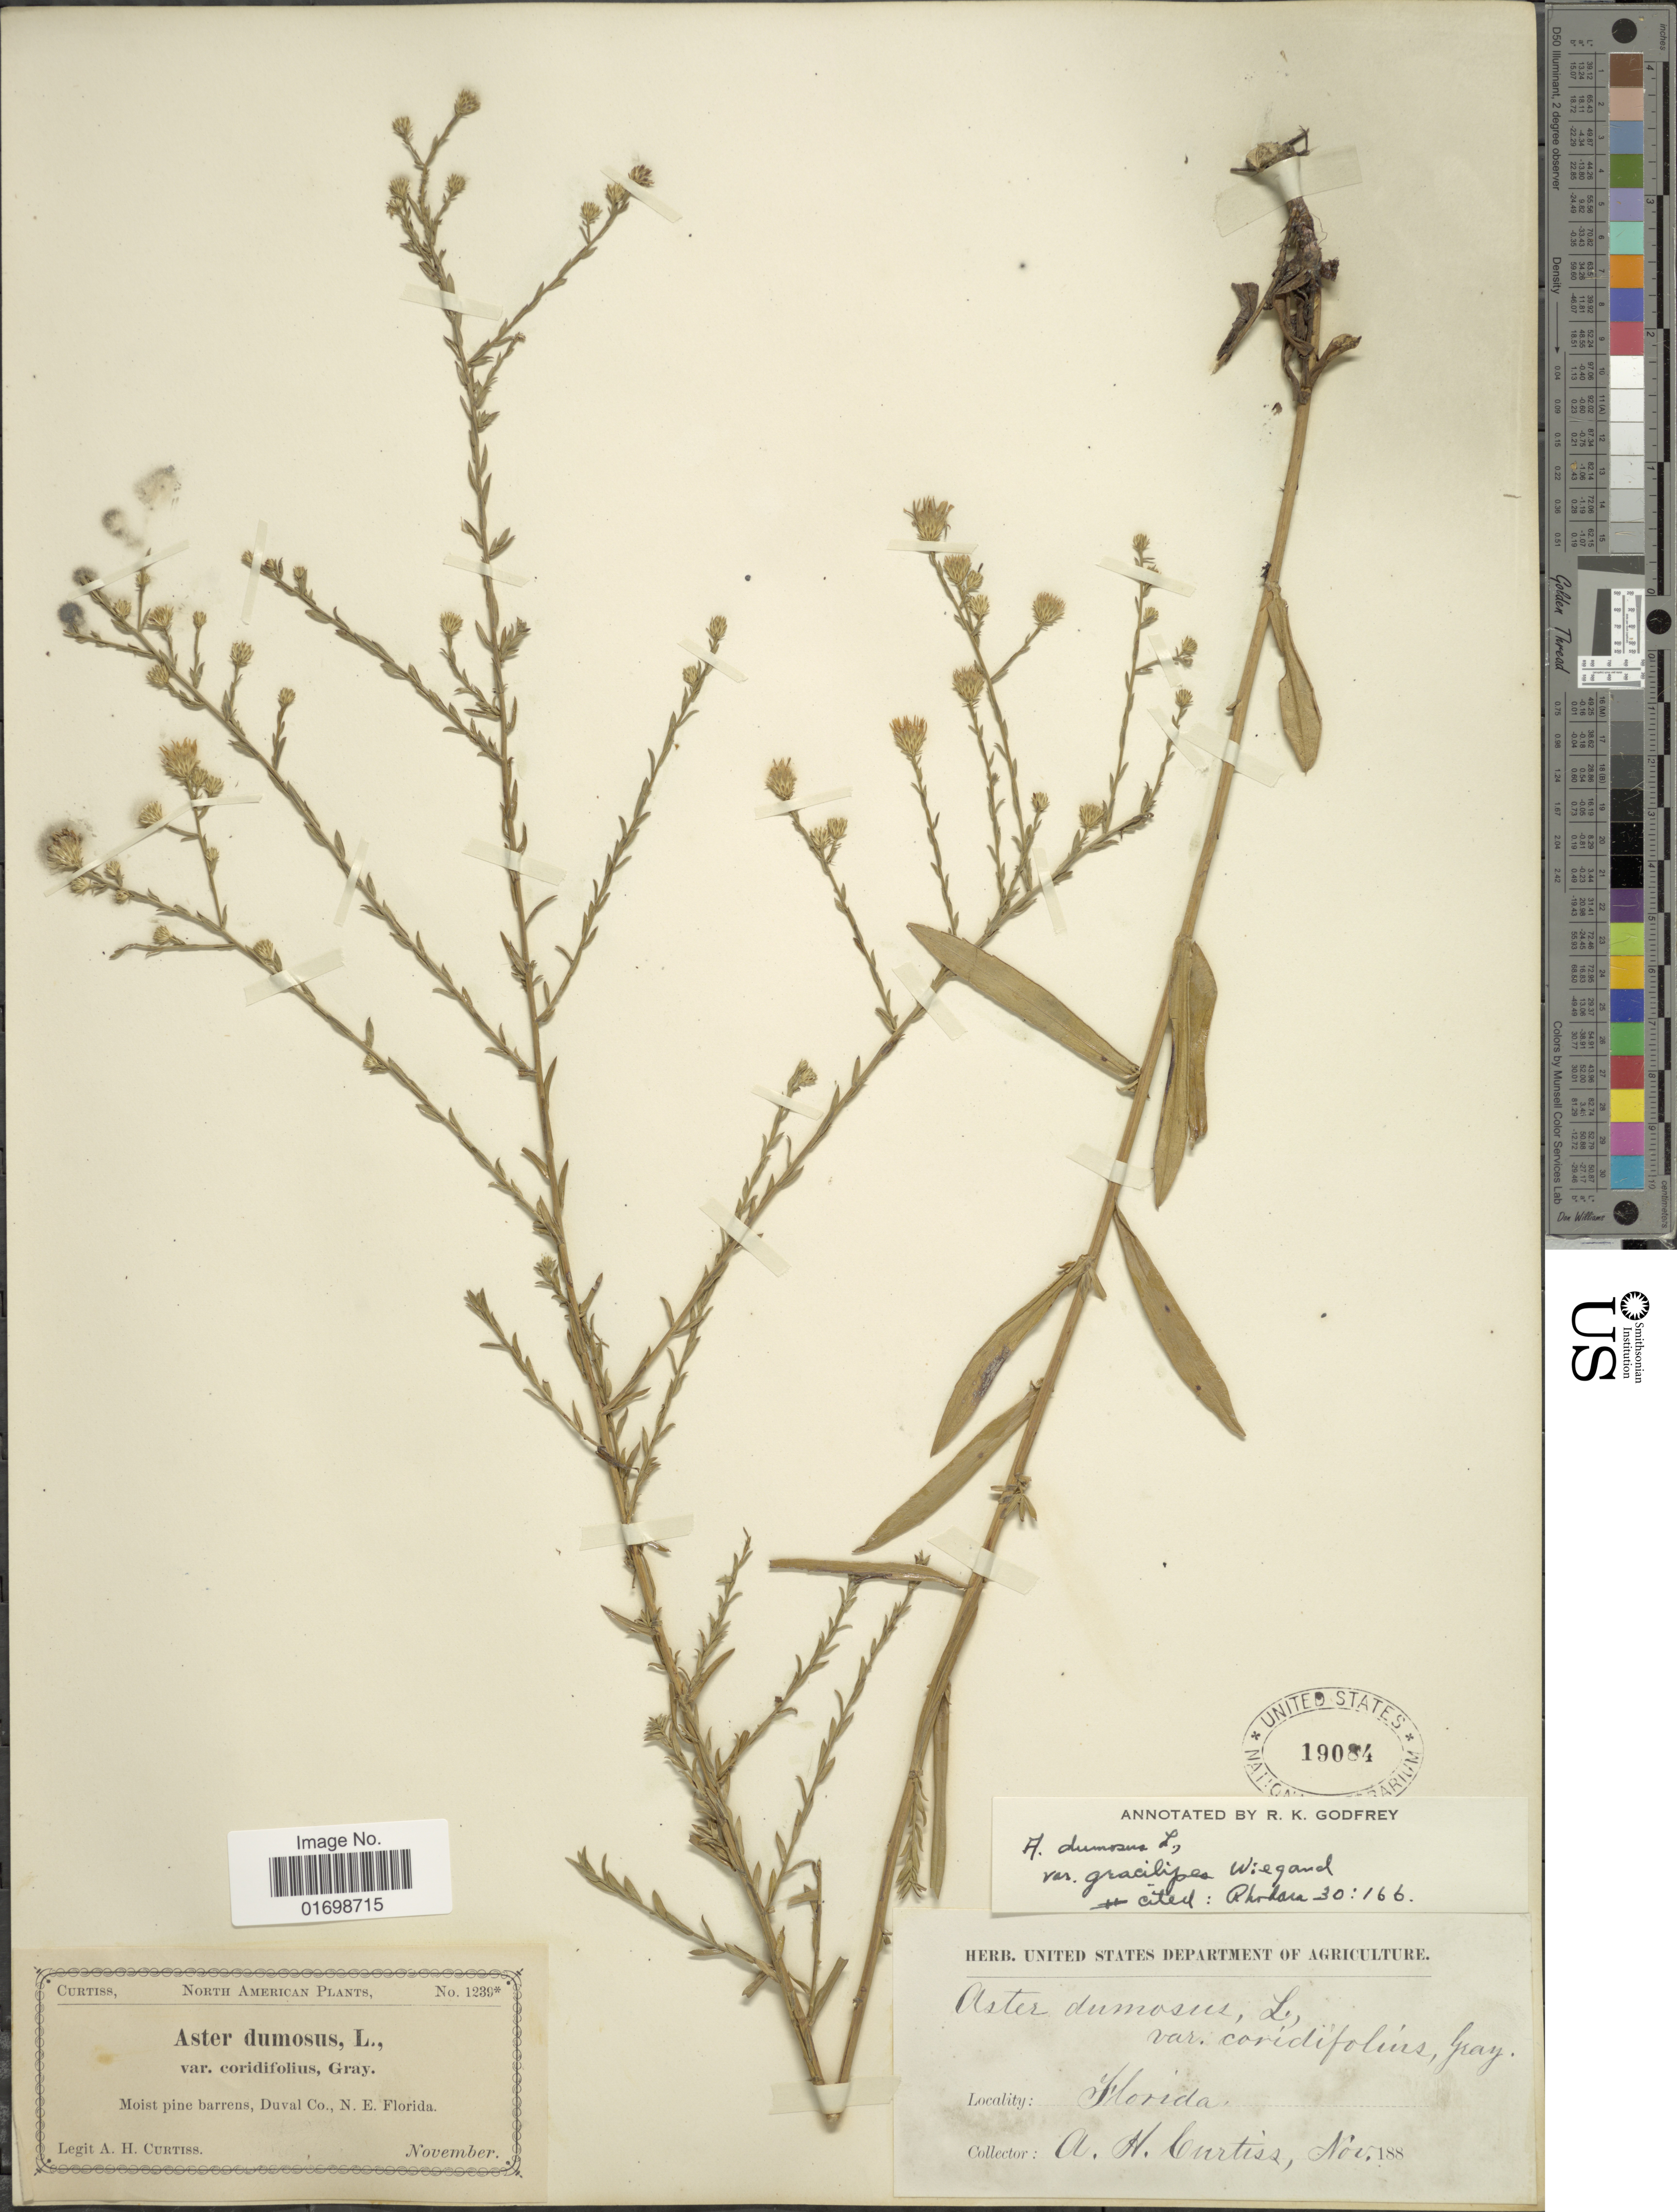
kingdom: Plantae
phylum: Tracheophyta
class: Magnoliopsida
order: Asterales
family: Asteraceae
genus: Symphyotrichum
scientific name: Symphyotrichum dumosum var. gracilipes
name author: (Wiegand) G.L. Nesom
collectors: A. H. Curtiss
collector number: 1239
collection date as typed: Nov 188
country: United States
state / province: Florida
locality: Duval Co., N.E. Florida.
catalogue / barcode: US 19084